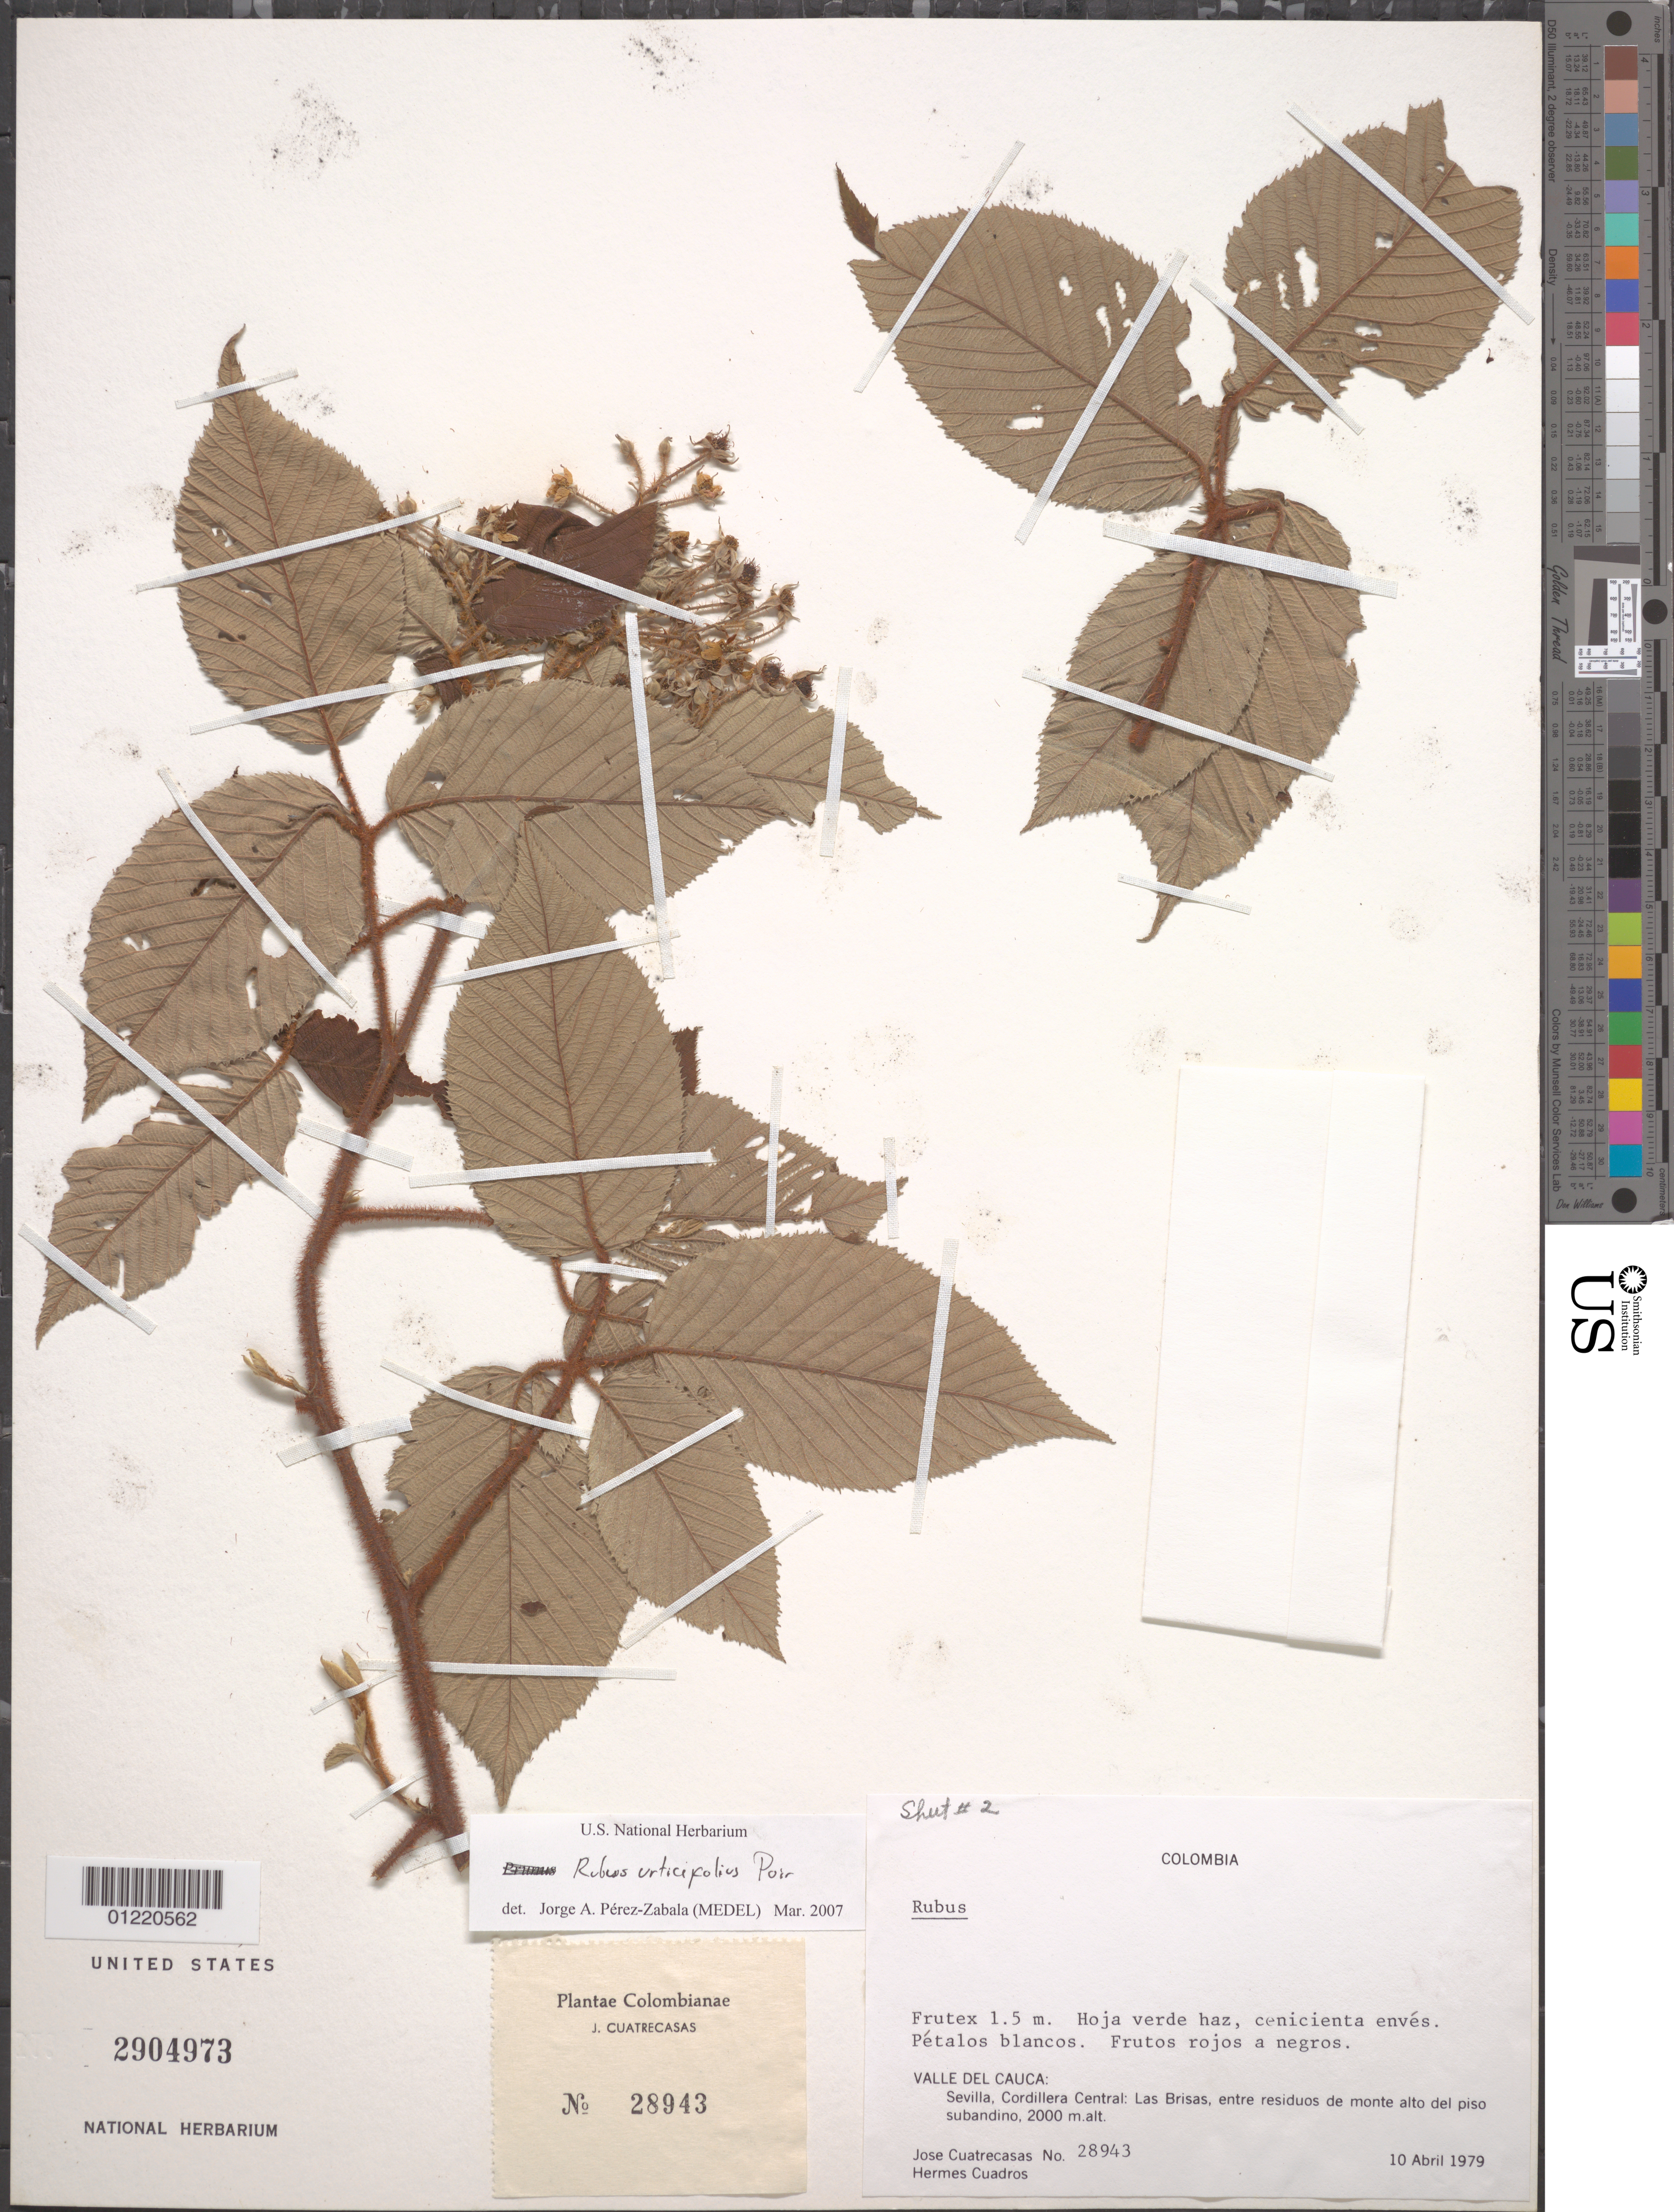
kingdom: Plantae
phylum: Tracheophyta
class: Magnoliopsida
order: Rosales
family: Rosaceae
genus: Rubus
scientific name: Rubus urticifolius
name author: Poir.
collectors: J. Cuatrecasas & H. Cuadros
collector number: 28943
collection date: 1979-04-10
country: Colombia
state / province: Valle del Cauca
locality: Sevilla, Cordillera Central: Las Brisas, entre residuos de monte alto del piso subandino.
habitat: entre residuos de monte alto del piso subandino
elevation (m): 2000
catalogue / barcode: US 2904973